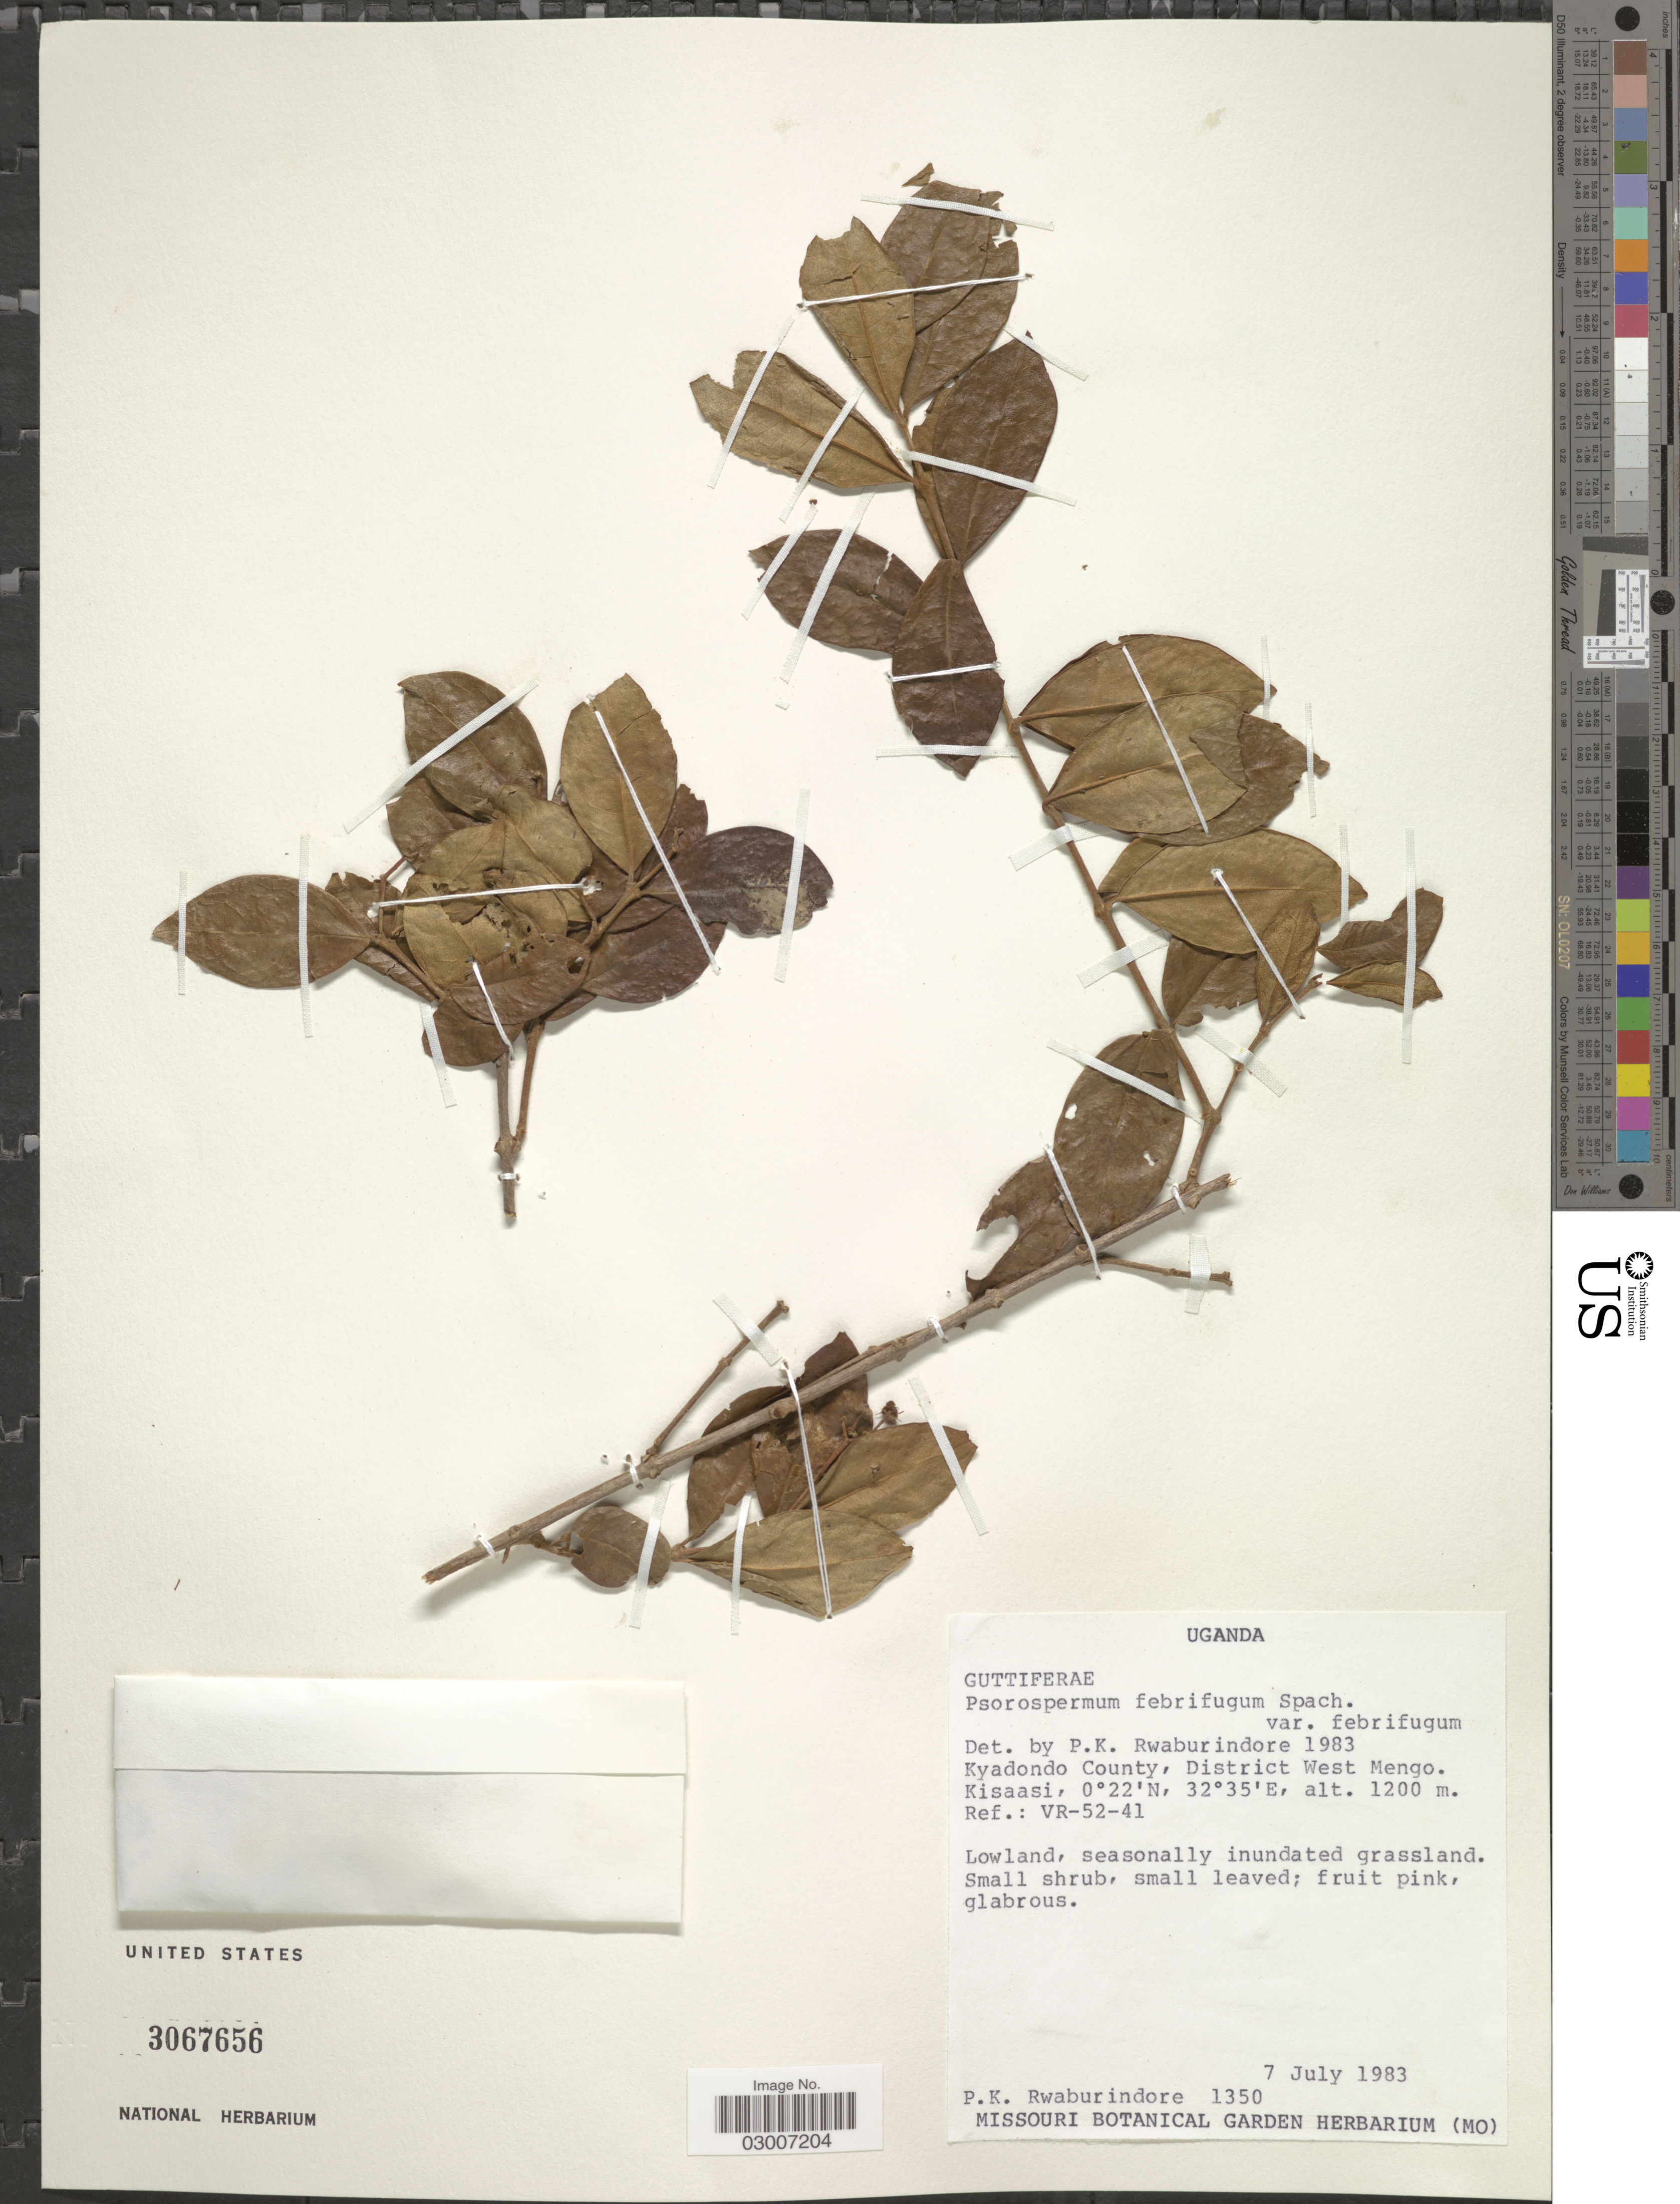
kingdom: Plantae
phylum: Tracheophyta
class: Magnoliopsida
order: Malpighiales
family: Hypericaceae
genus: Psorospermum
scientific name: Psorospermum febrifugum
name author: Spach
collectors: P. Rwaburindore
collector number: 1350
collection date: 1983-07-07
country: Uganda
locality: Kyadondo County, District West Mengo. Kisaasi. Ref.: VR-52-41.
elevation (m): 1200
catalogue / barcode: US 3067656